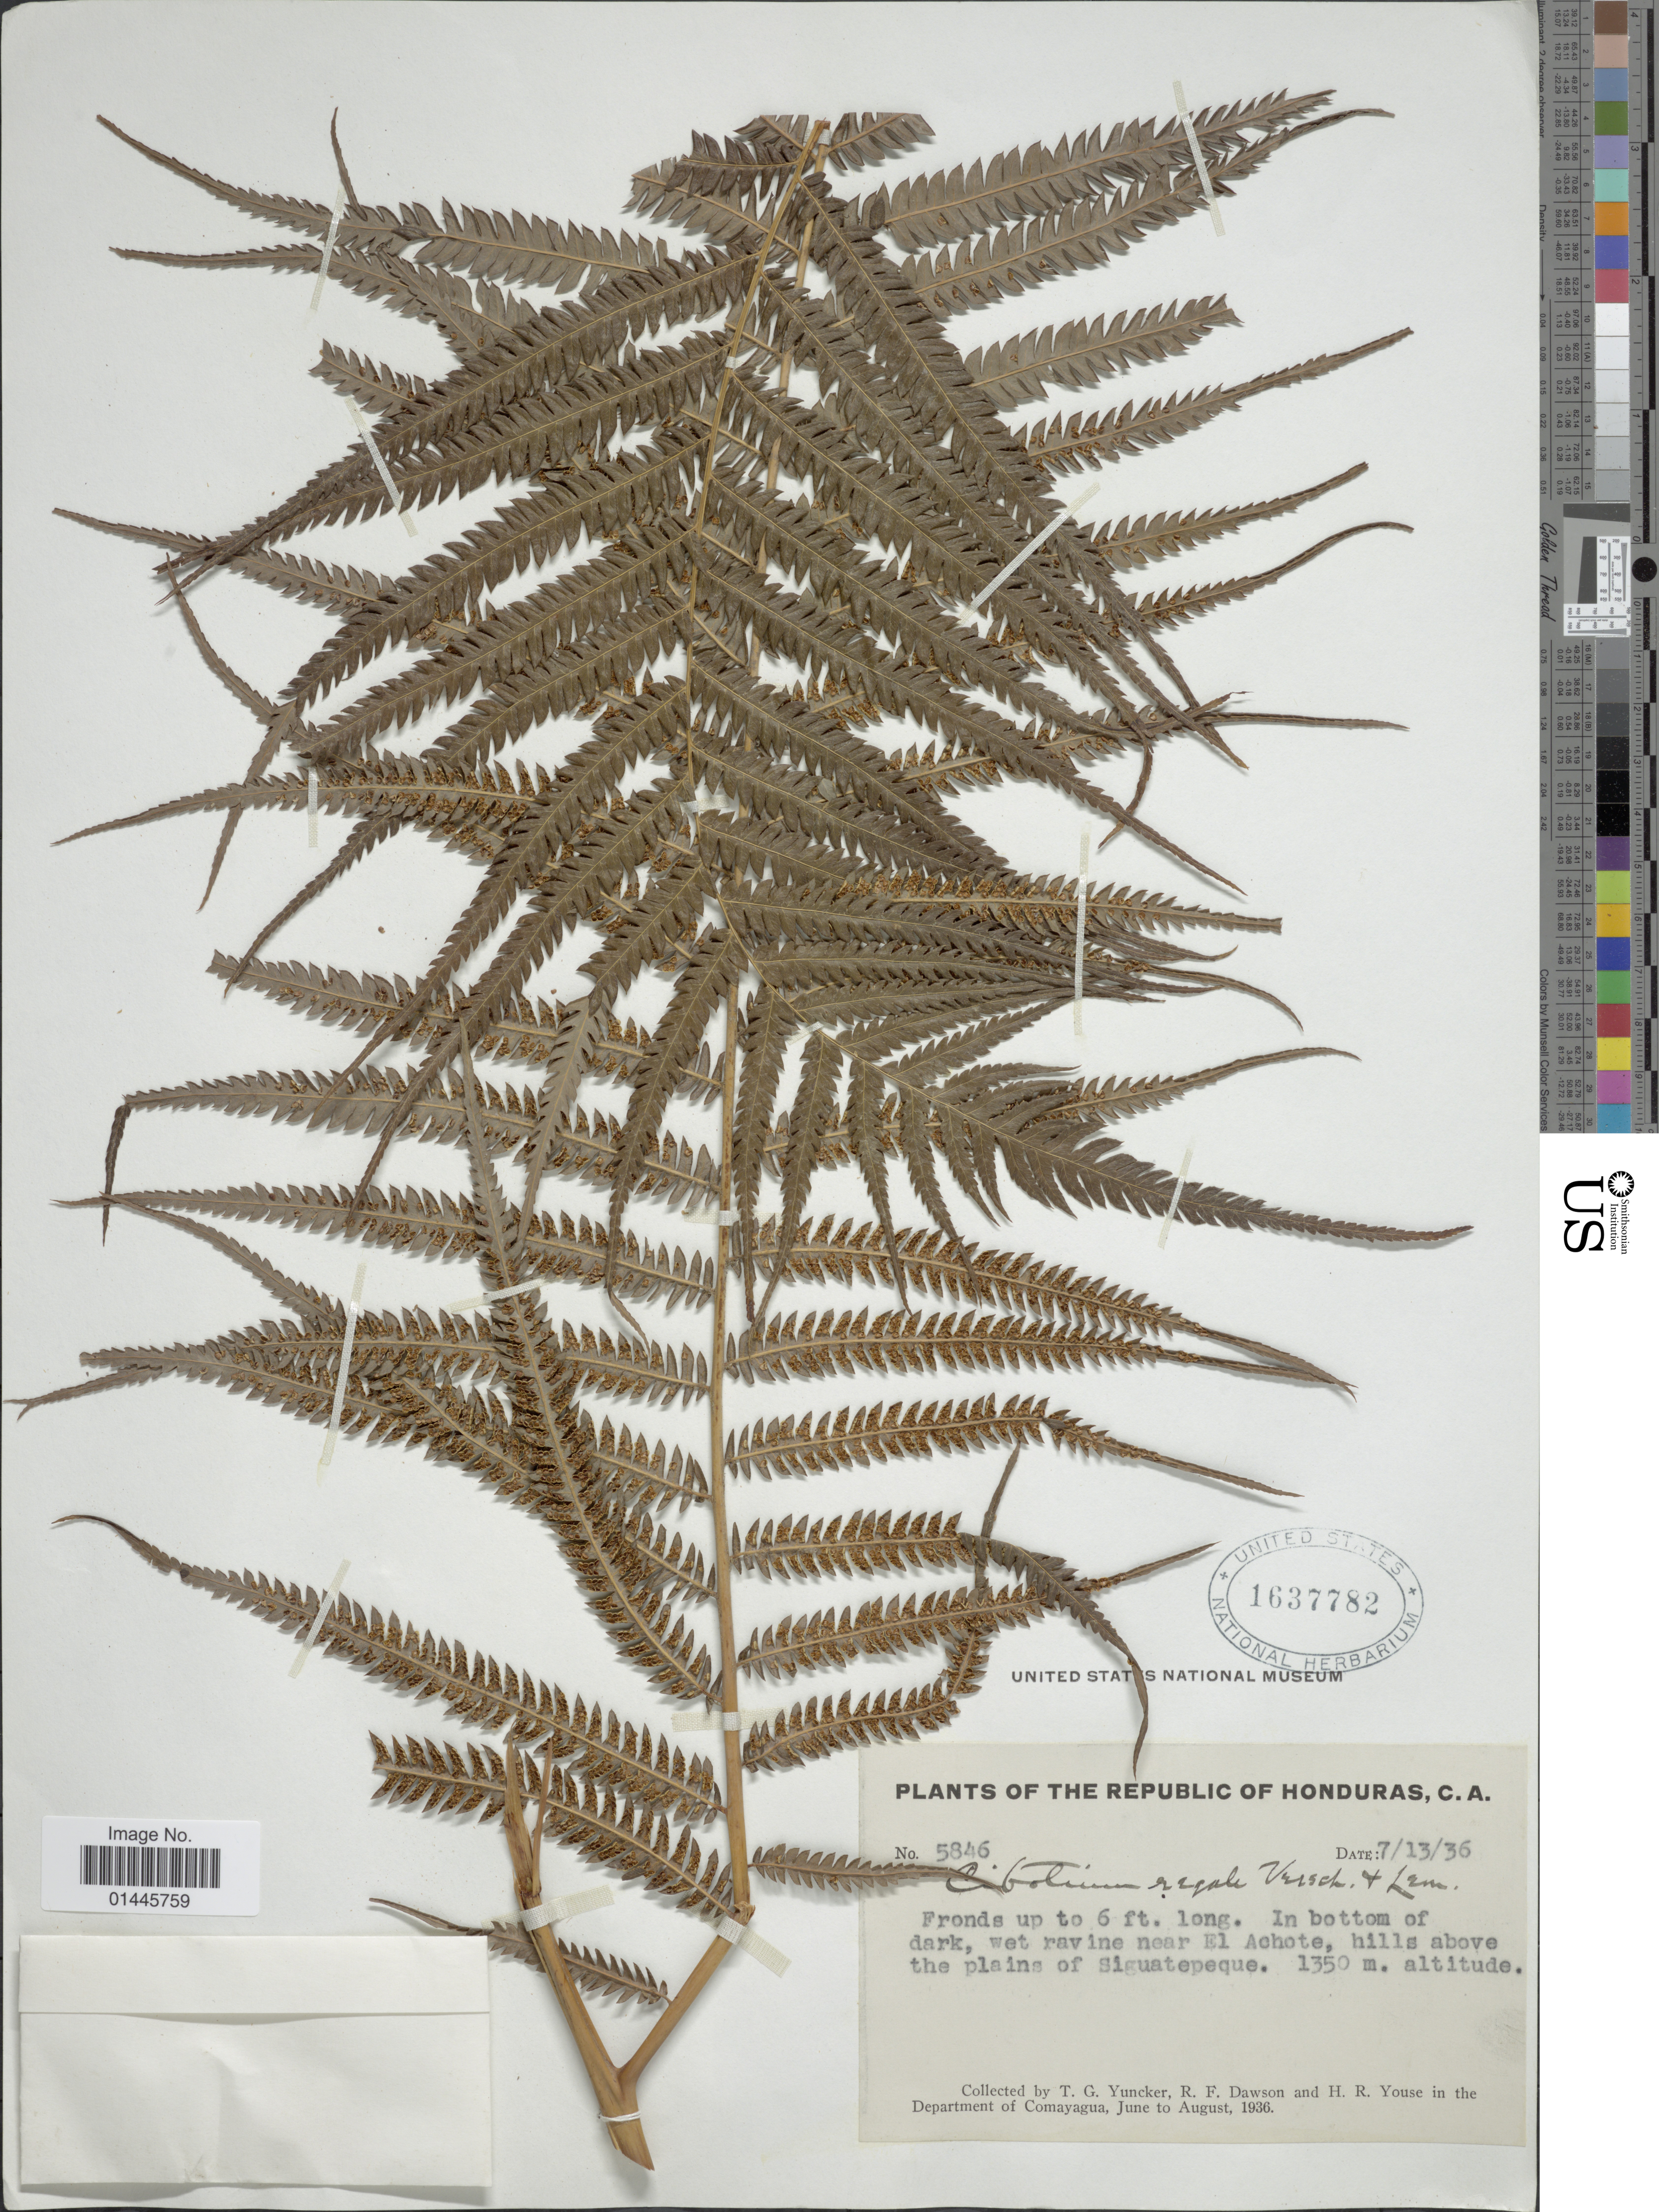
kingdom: Plantae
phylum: Tracheophyta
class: Polypodiopsida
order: Cyatheales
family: Cibotiaceae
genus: Cibotium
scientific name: Cibotium regale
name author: Verschaff. & Lem.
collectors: T. G. Yuncker, R. F. Dawson & H. Youse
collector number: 5846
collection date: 1936-07-13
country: Honduras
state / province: Comayagua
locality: Wet ravine near El Achote, hills above the plains of Siguatepeque.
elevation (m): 1350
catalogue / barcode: US 1637782